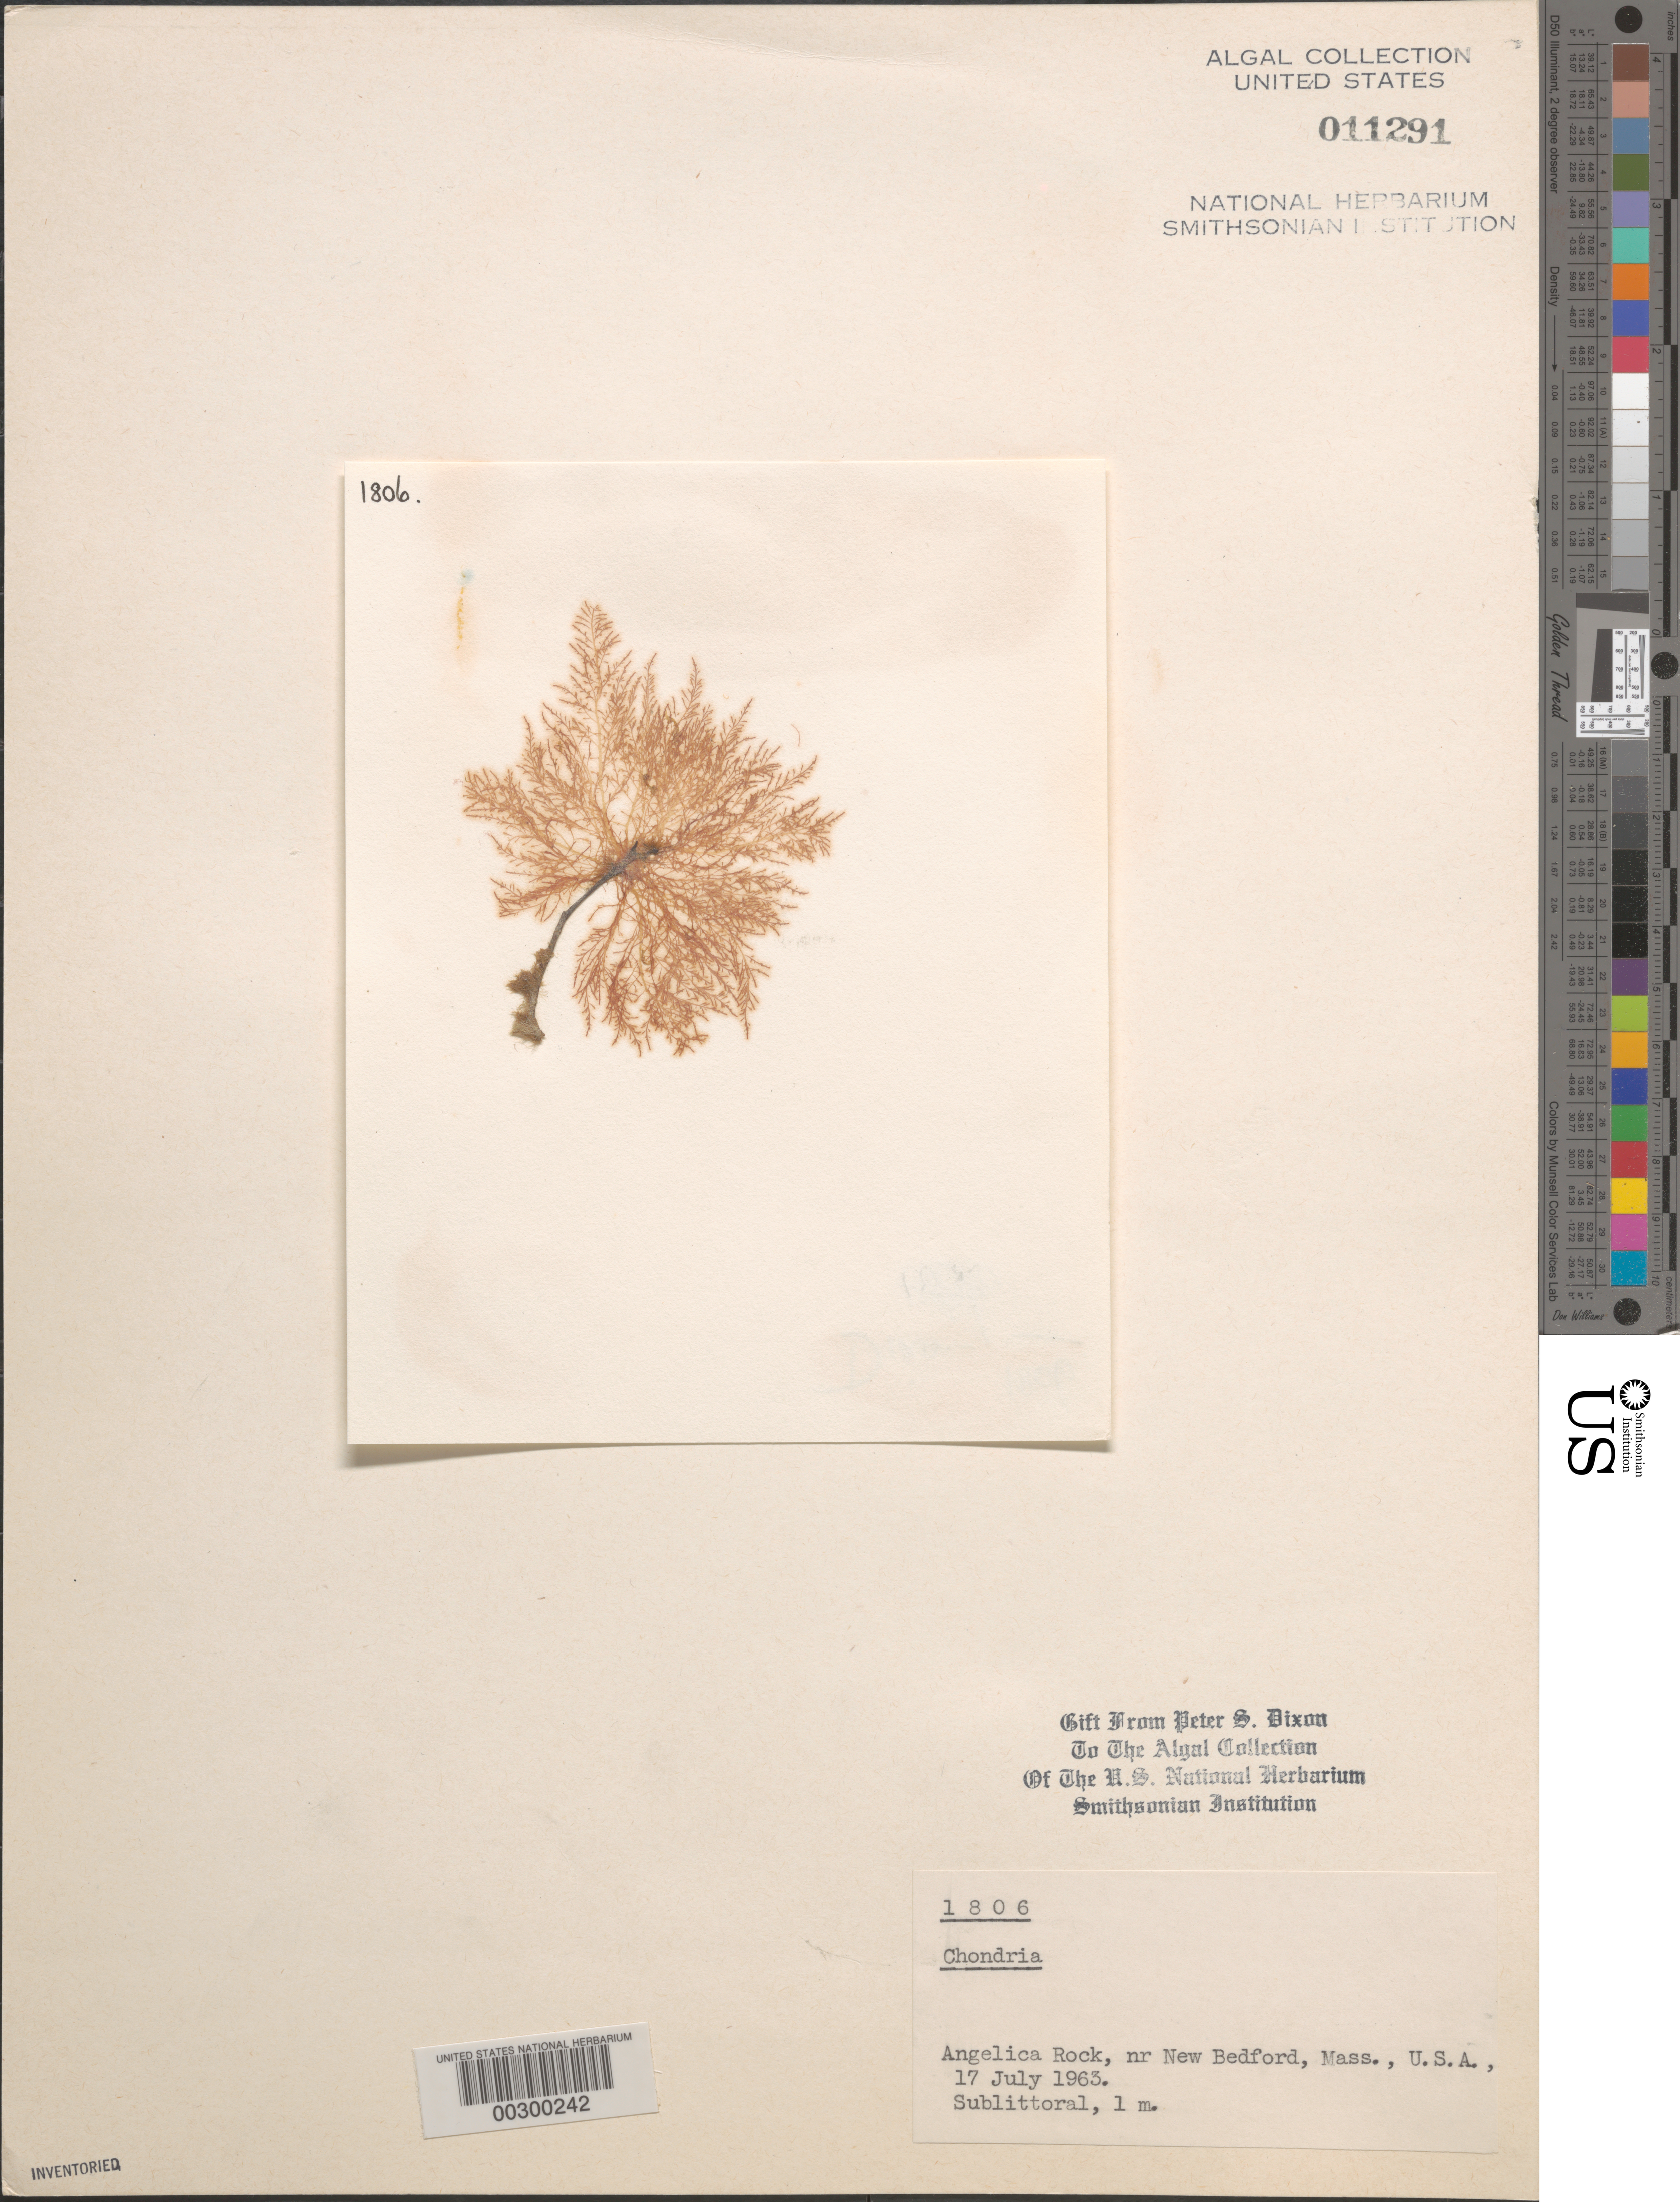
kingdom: Plantae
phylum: Rhodophyta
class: Florideophyceae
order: Ceramiales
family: Rhodomelaceae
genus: Chondria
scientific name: Chondria sp.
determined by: Dixon, P. S.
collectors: P. S. Dixon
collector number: PSD 1806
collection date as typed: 17 Jul 1963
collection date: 1963-07-17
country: United States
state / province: Massachusetts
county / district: Bristol County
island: Angelica Rock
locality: Near New Bedford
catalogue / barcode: US 11291